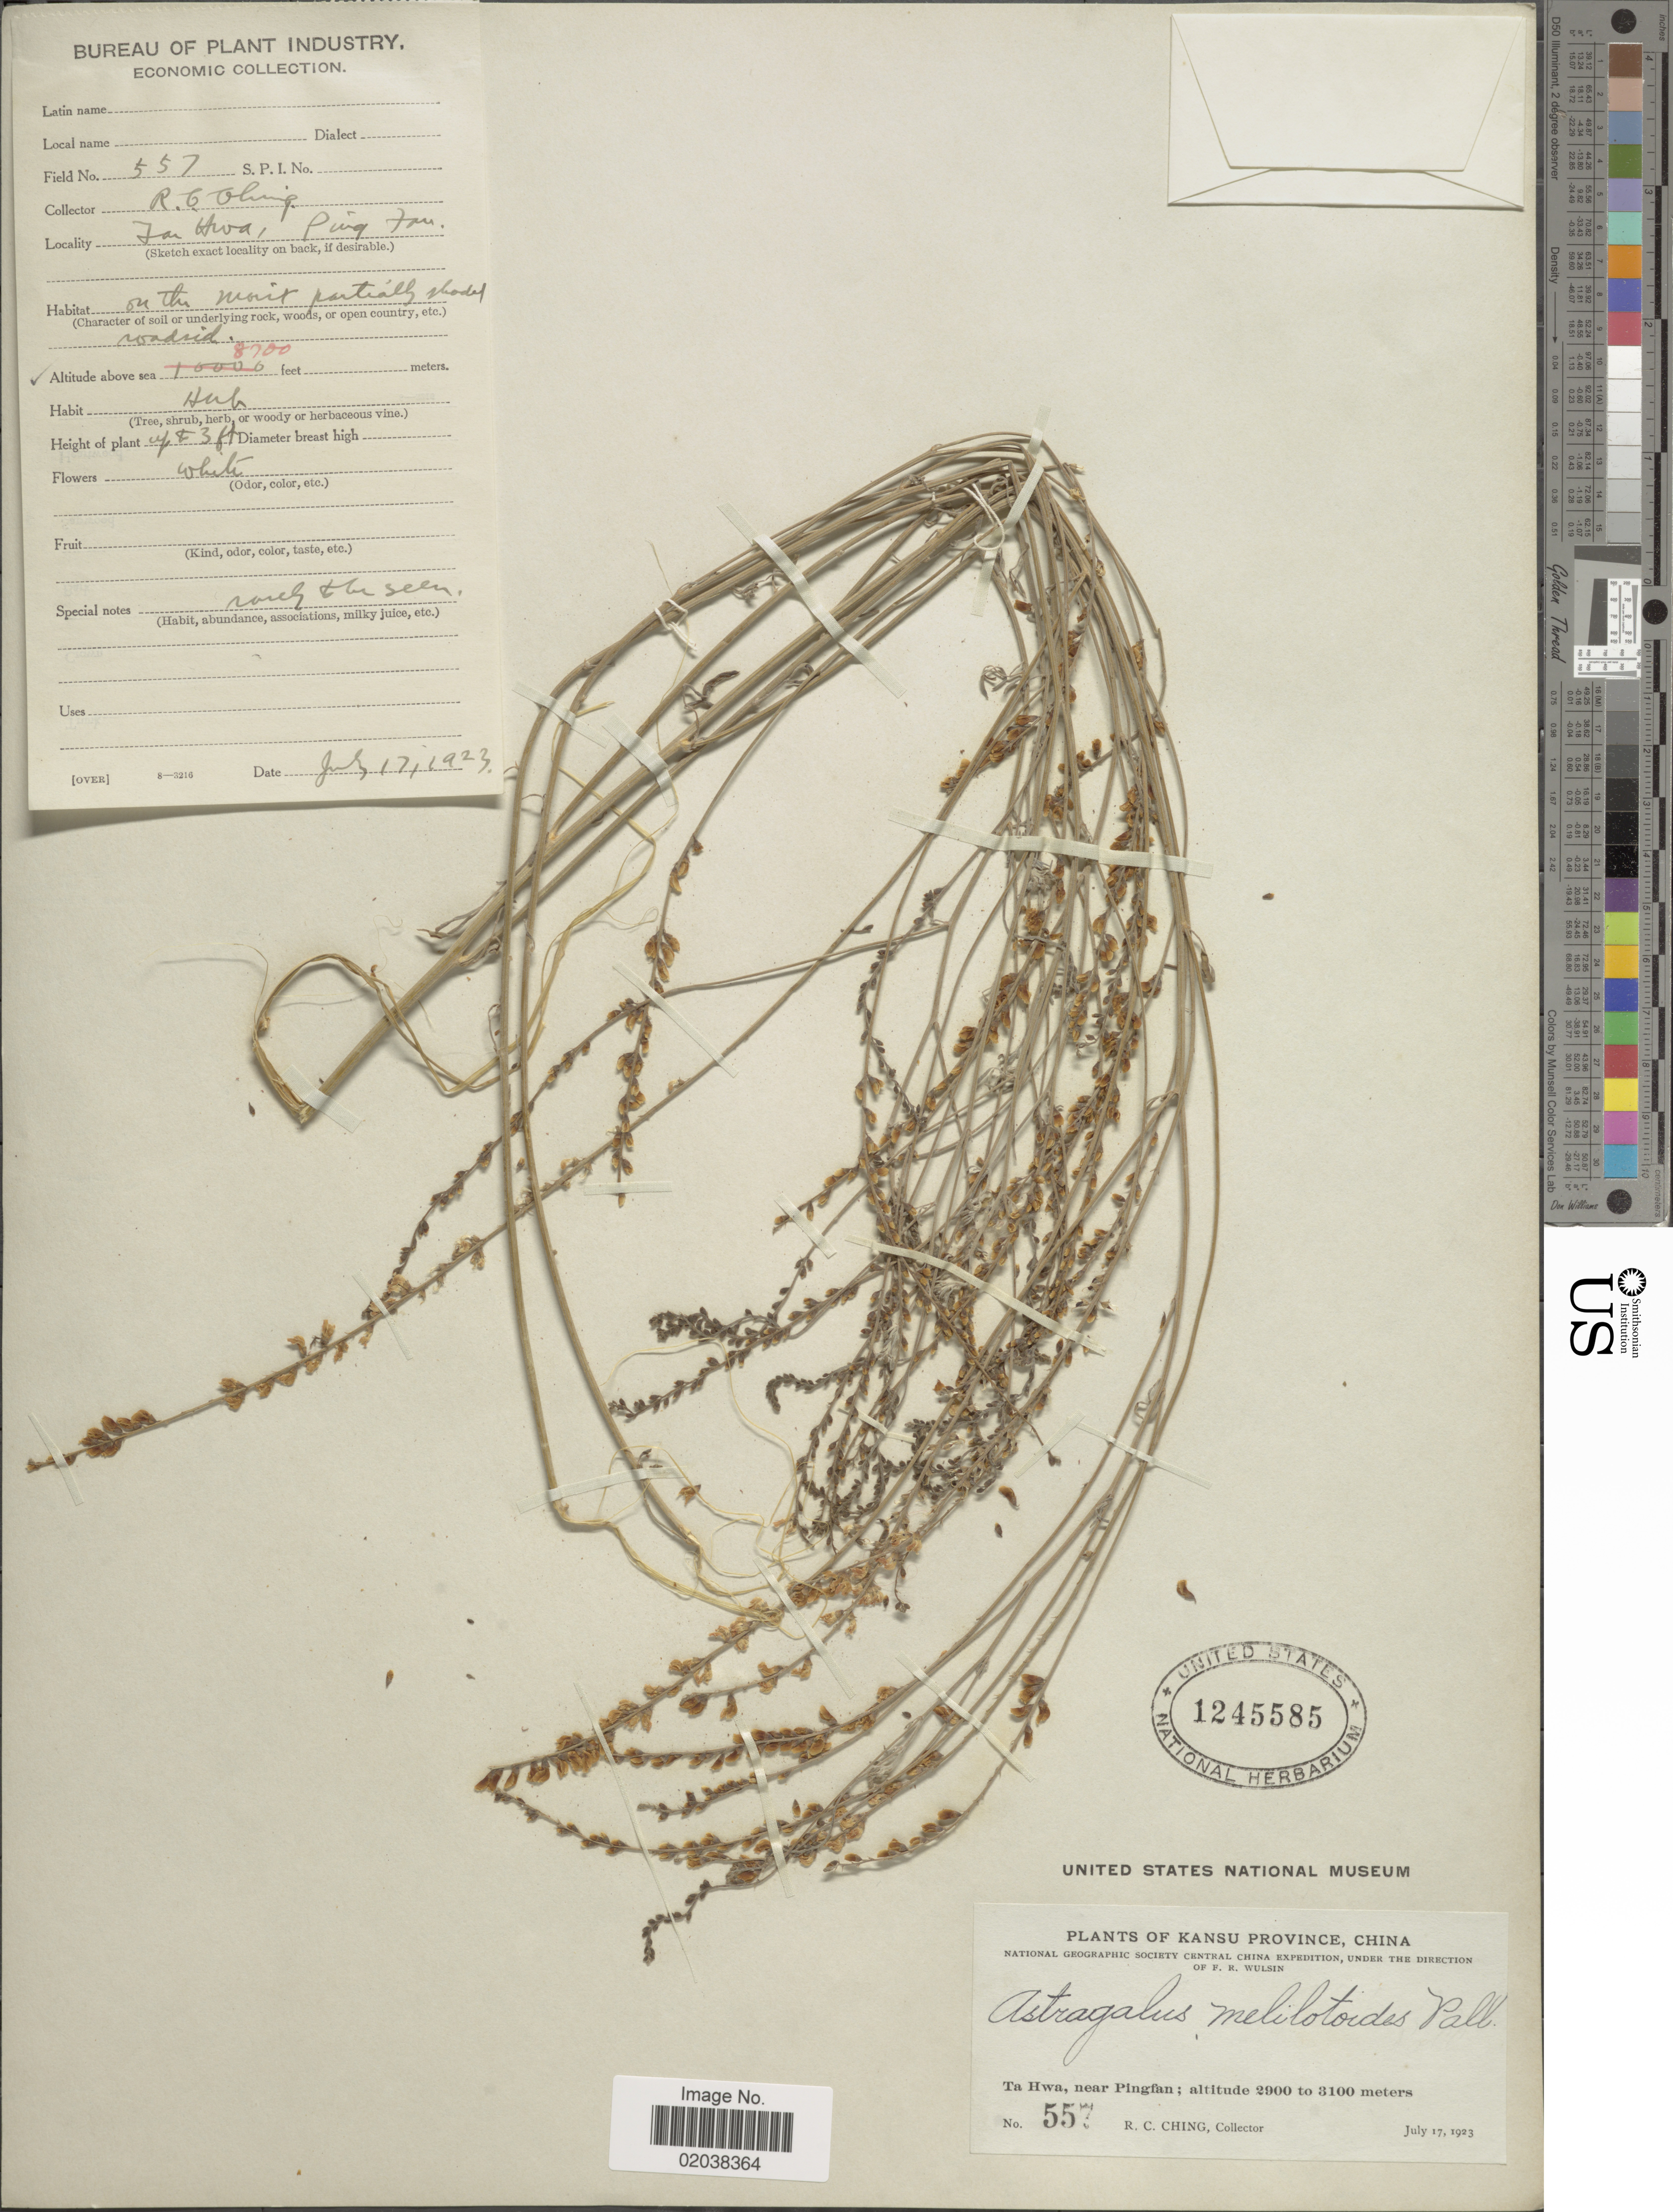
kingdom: Plantae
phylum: Tracheophyta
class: Magnoliopsida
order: Fabales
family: Fabaceae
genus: Astragalus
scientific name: Astragalus melilotoides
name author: Pall.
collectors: R. C. Ching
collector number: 557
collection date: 1923-07-17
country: China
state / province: Gansu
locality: Kansu Province. Ta Hwa, near Pingfan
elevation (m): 2900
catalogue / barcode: US 1245585